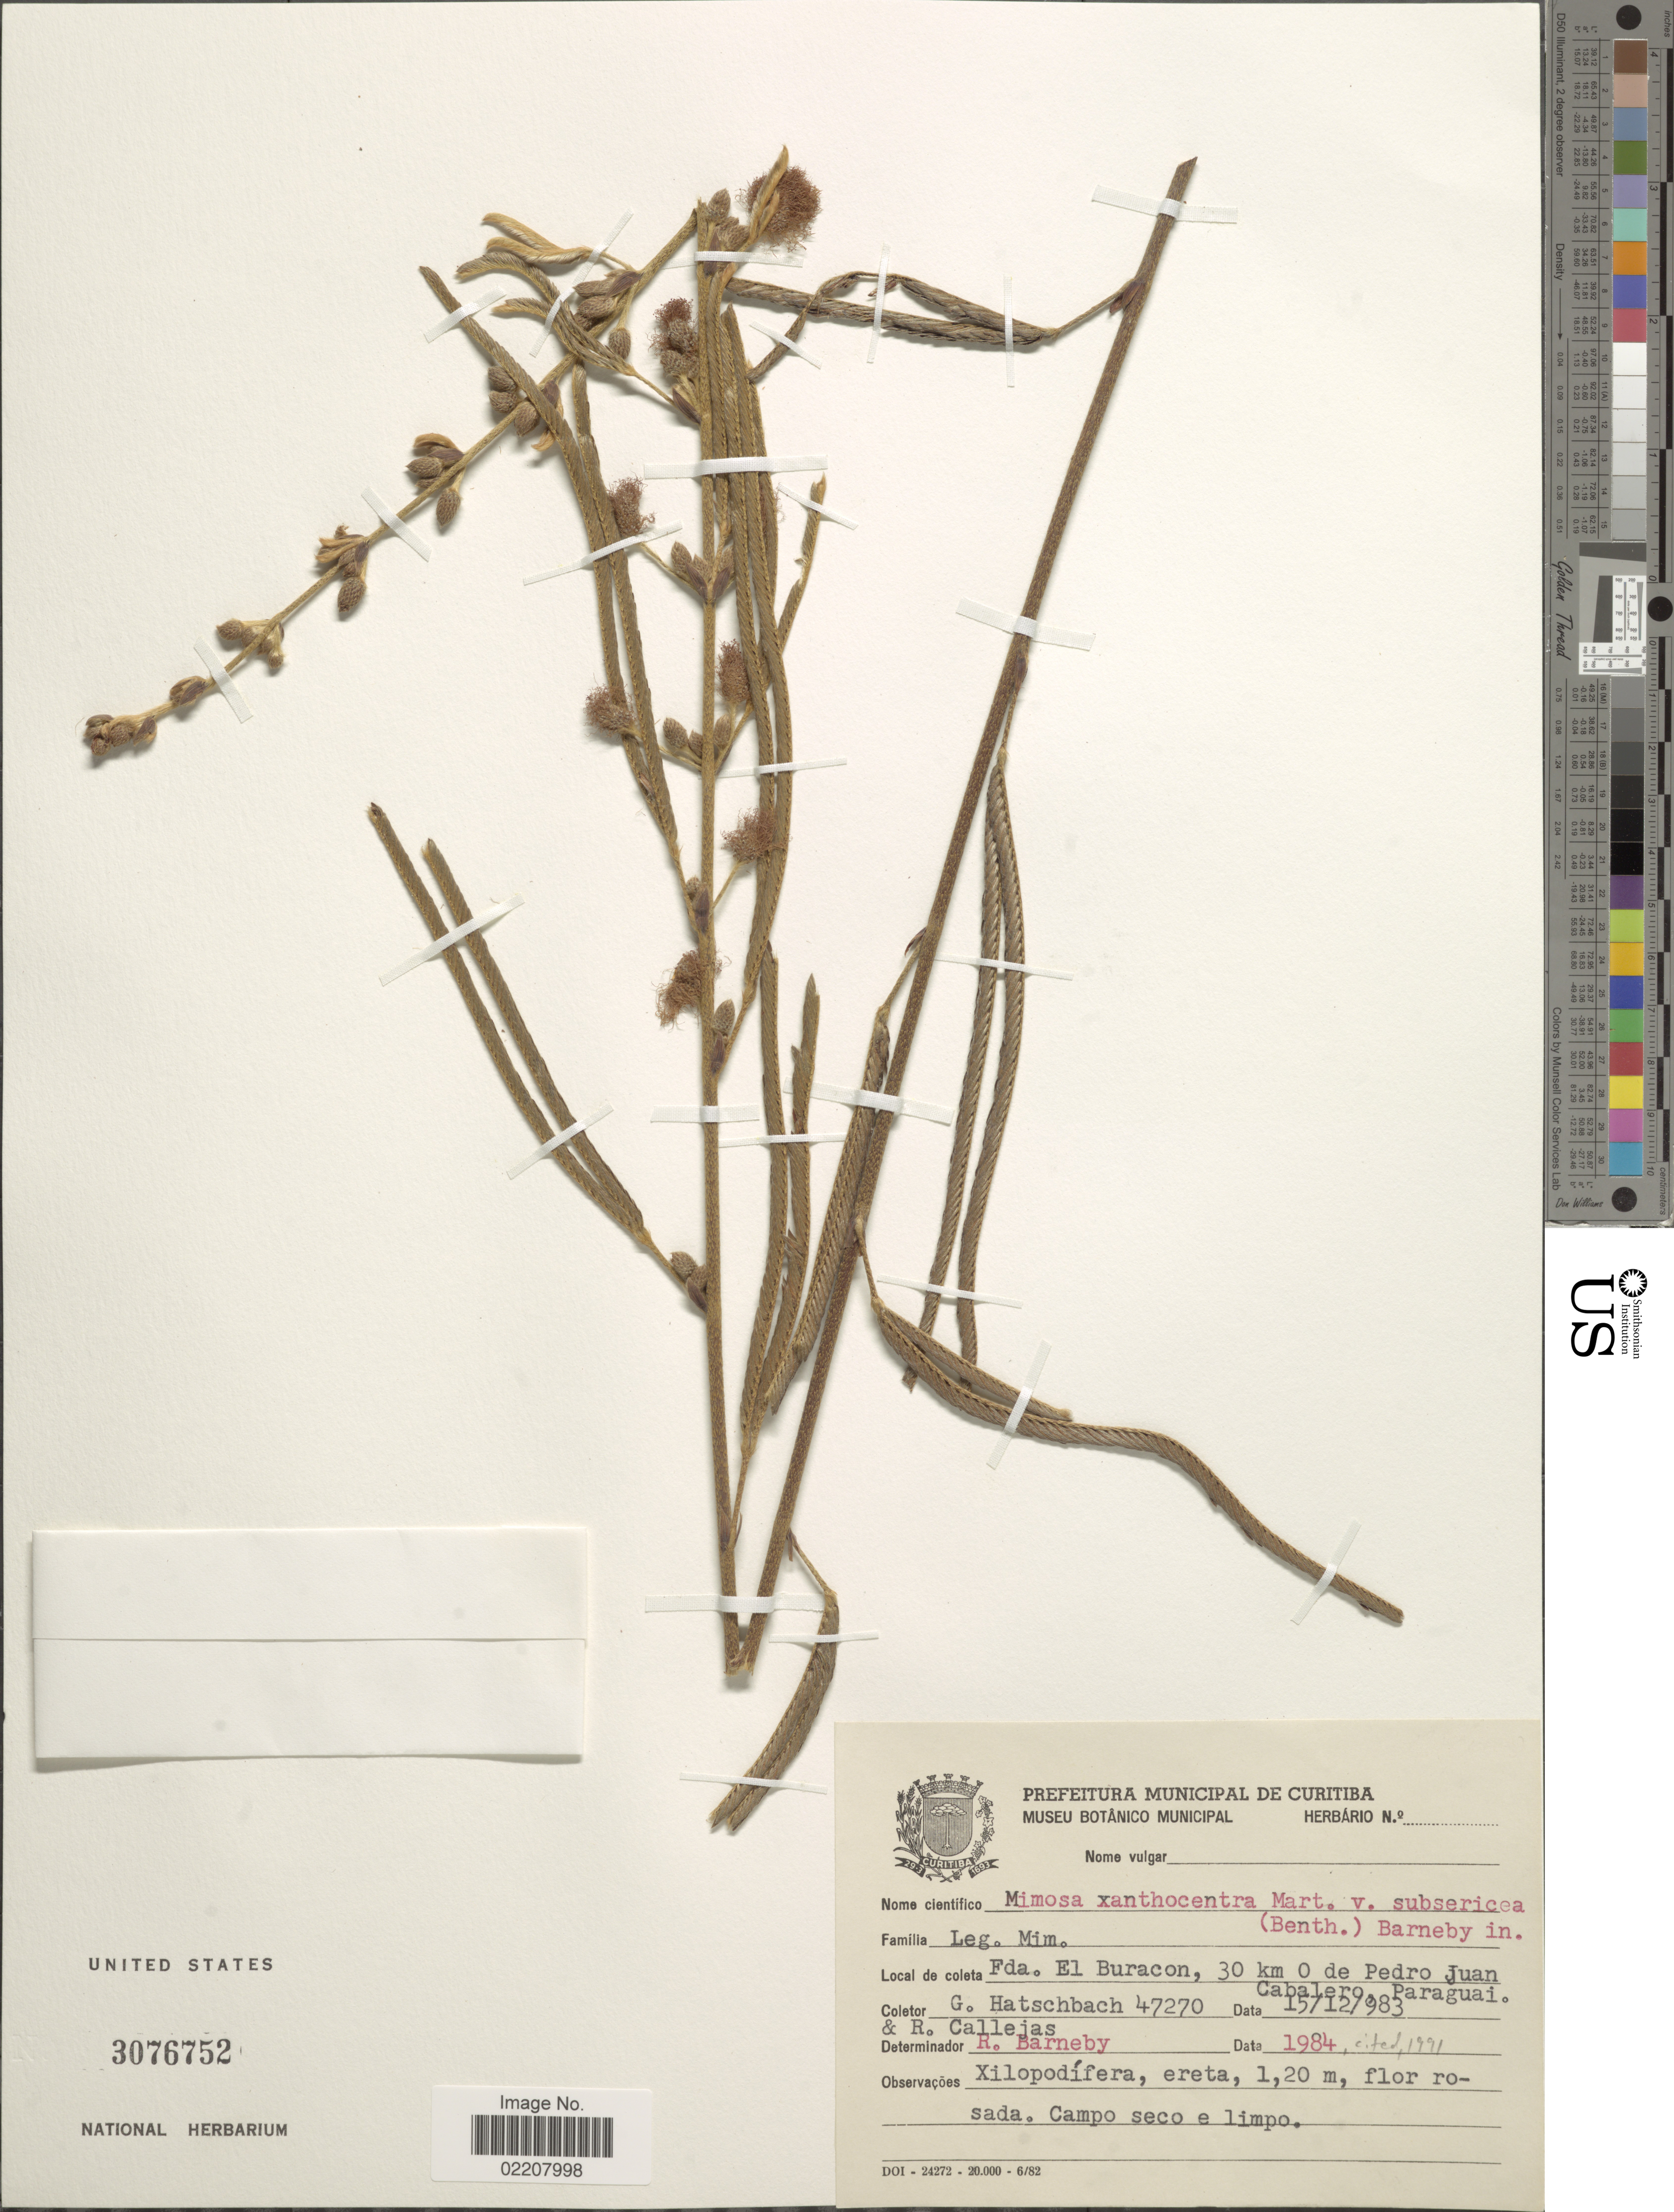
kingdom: Plantae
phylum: Tracheophyta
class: Magnoliopsida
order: Fabales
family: Fabaceae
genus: Mimosa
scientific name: Mimosa xanthocentra var. subsericea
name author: (Benth.) Barneby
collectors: G. Hatschbach & R. Callejas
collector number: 47270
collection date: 1983-12-15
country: Paraguay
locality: Fda. El Buracon, 30 km O de Pedro Juan Cabalero, Paraguai.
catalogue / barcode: US 3076752